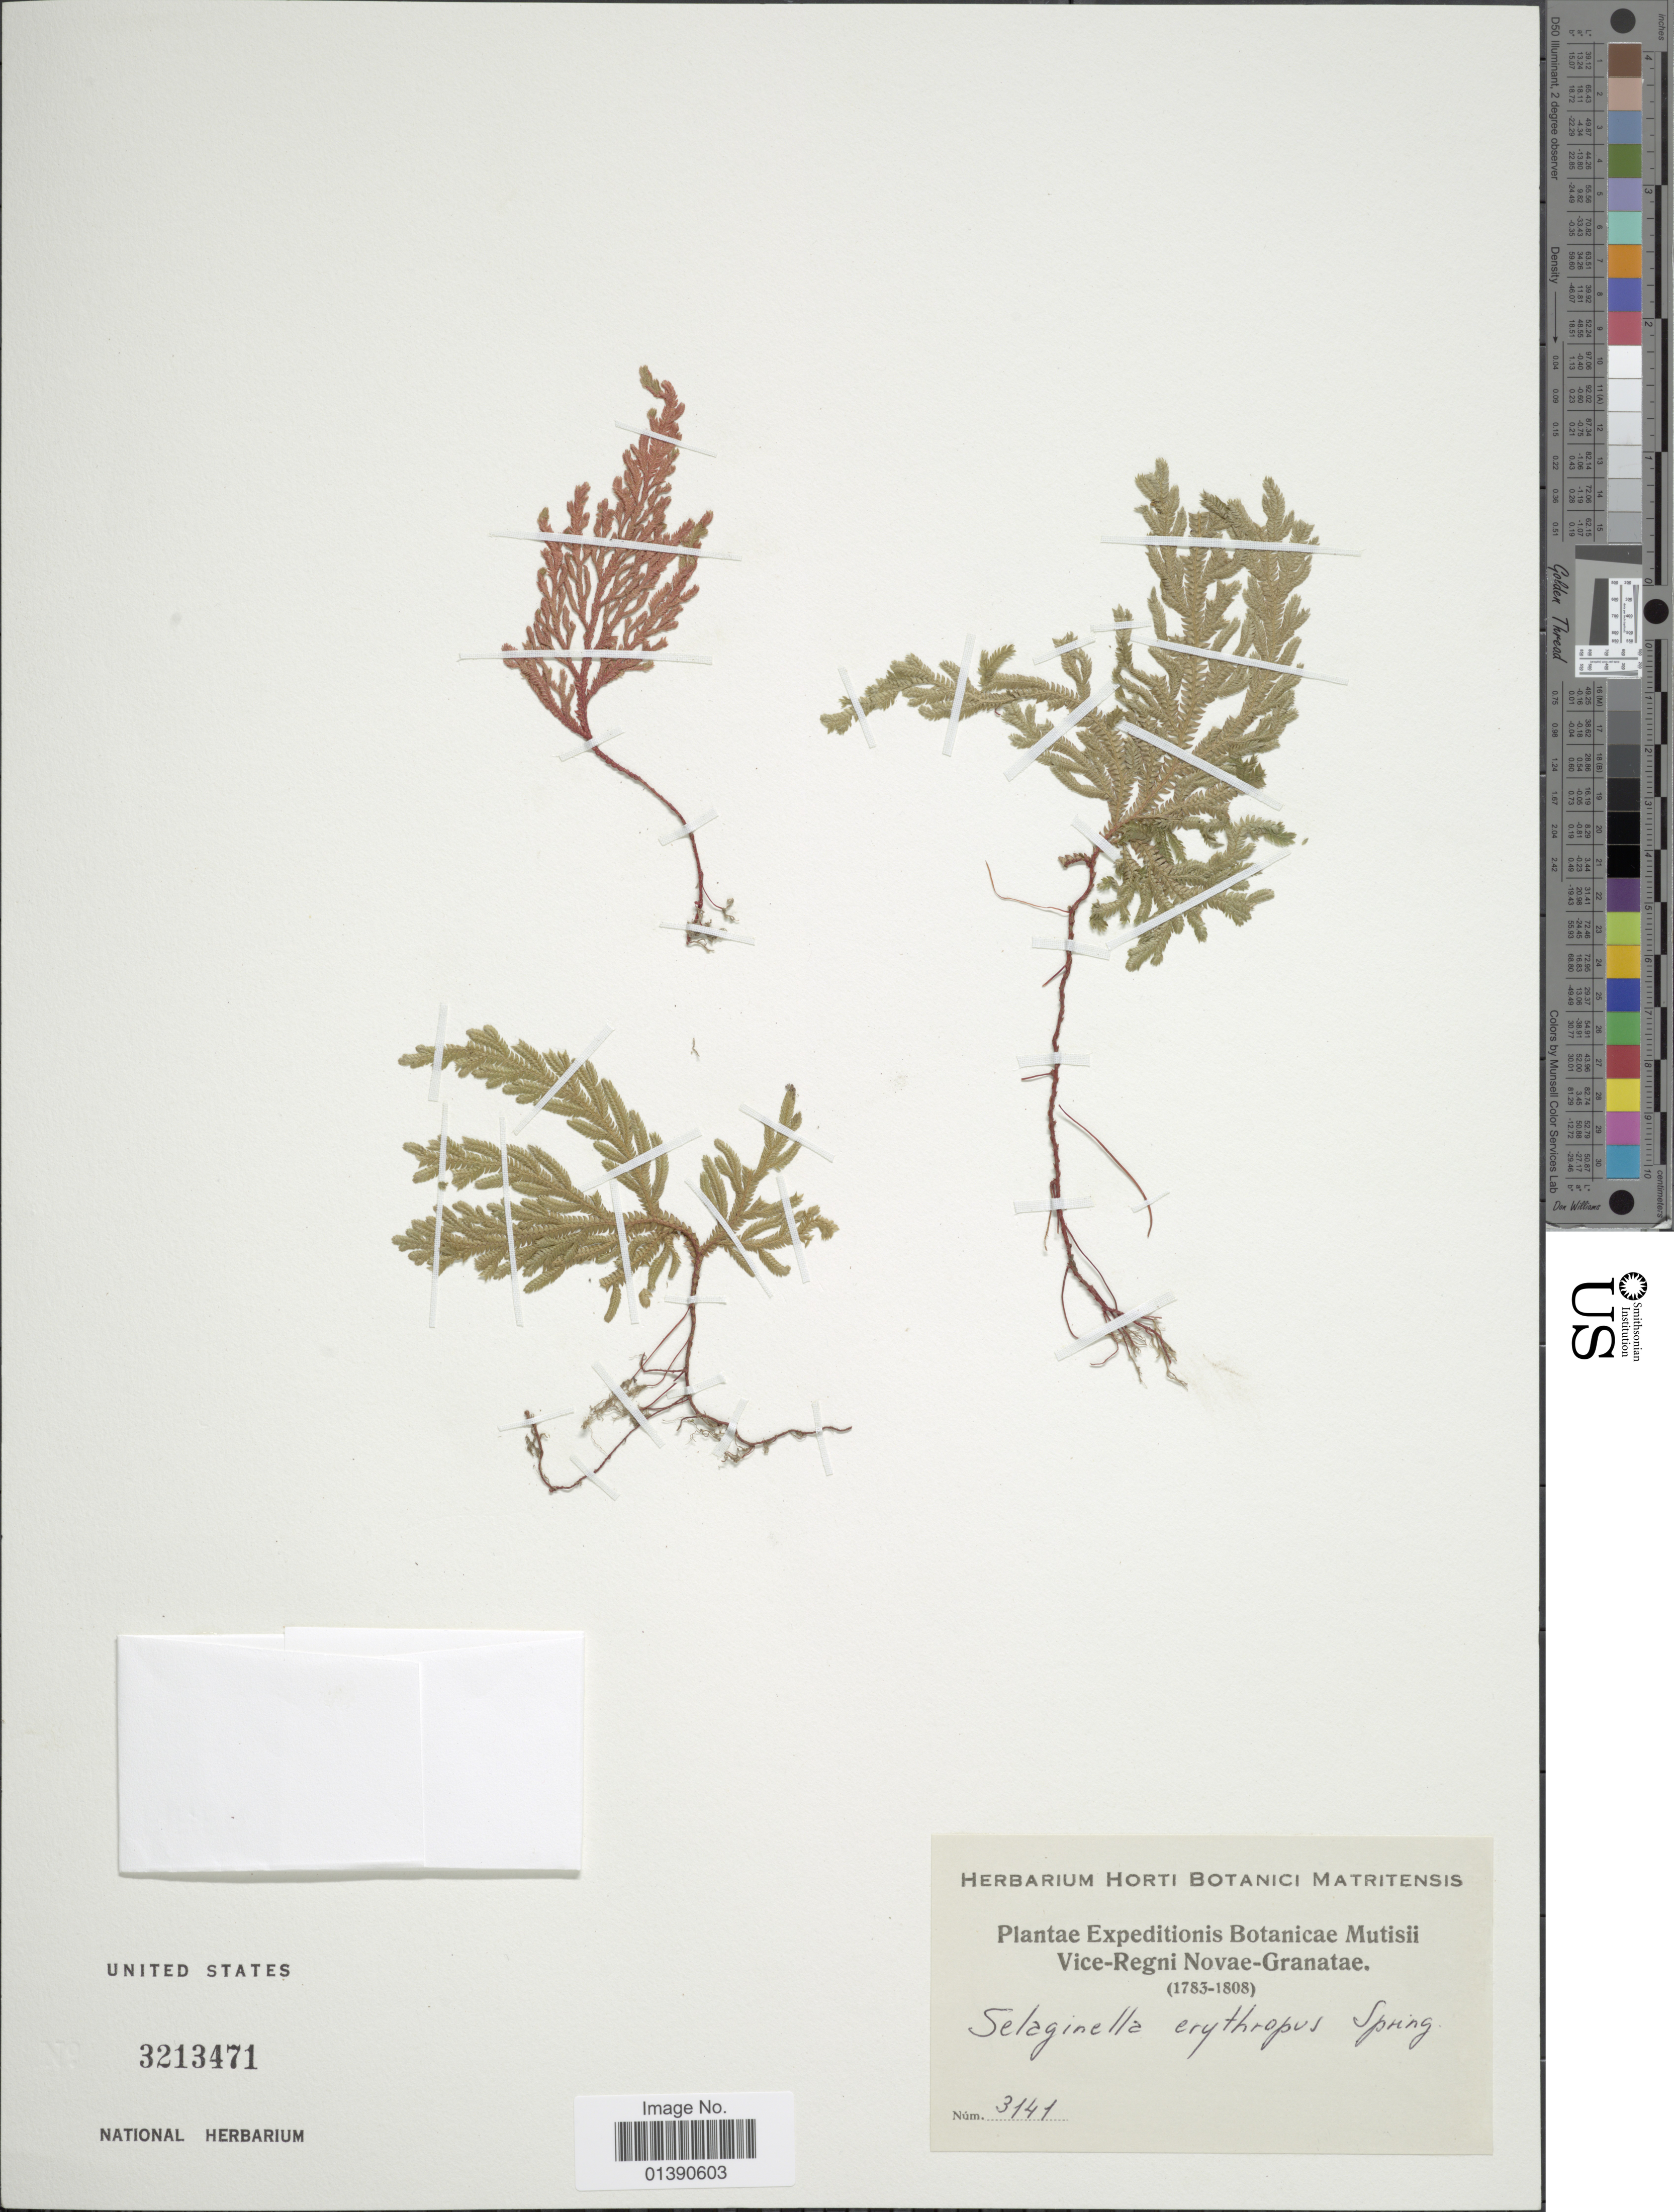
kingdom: Plantae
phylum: Tracheophyta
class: Lycopodiopsida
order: Selaginellales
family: Selaginellaceae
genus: Selaginella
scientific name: Selaginella erythropus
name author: (Mart.) Hieron.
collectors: Herbarium Horti Botanici Matritensis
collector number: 3141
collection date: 1783/1808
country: Colombia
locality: Vice-Regni Novae-Granatae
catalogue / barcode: US 3213471